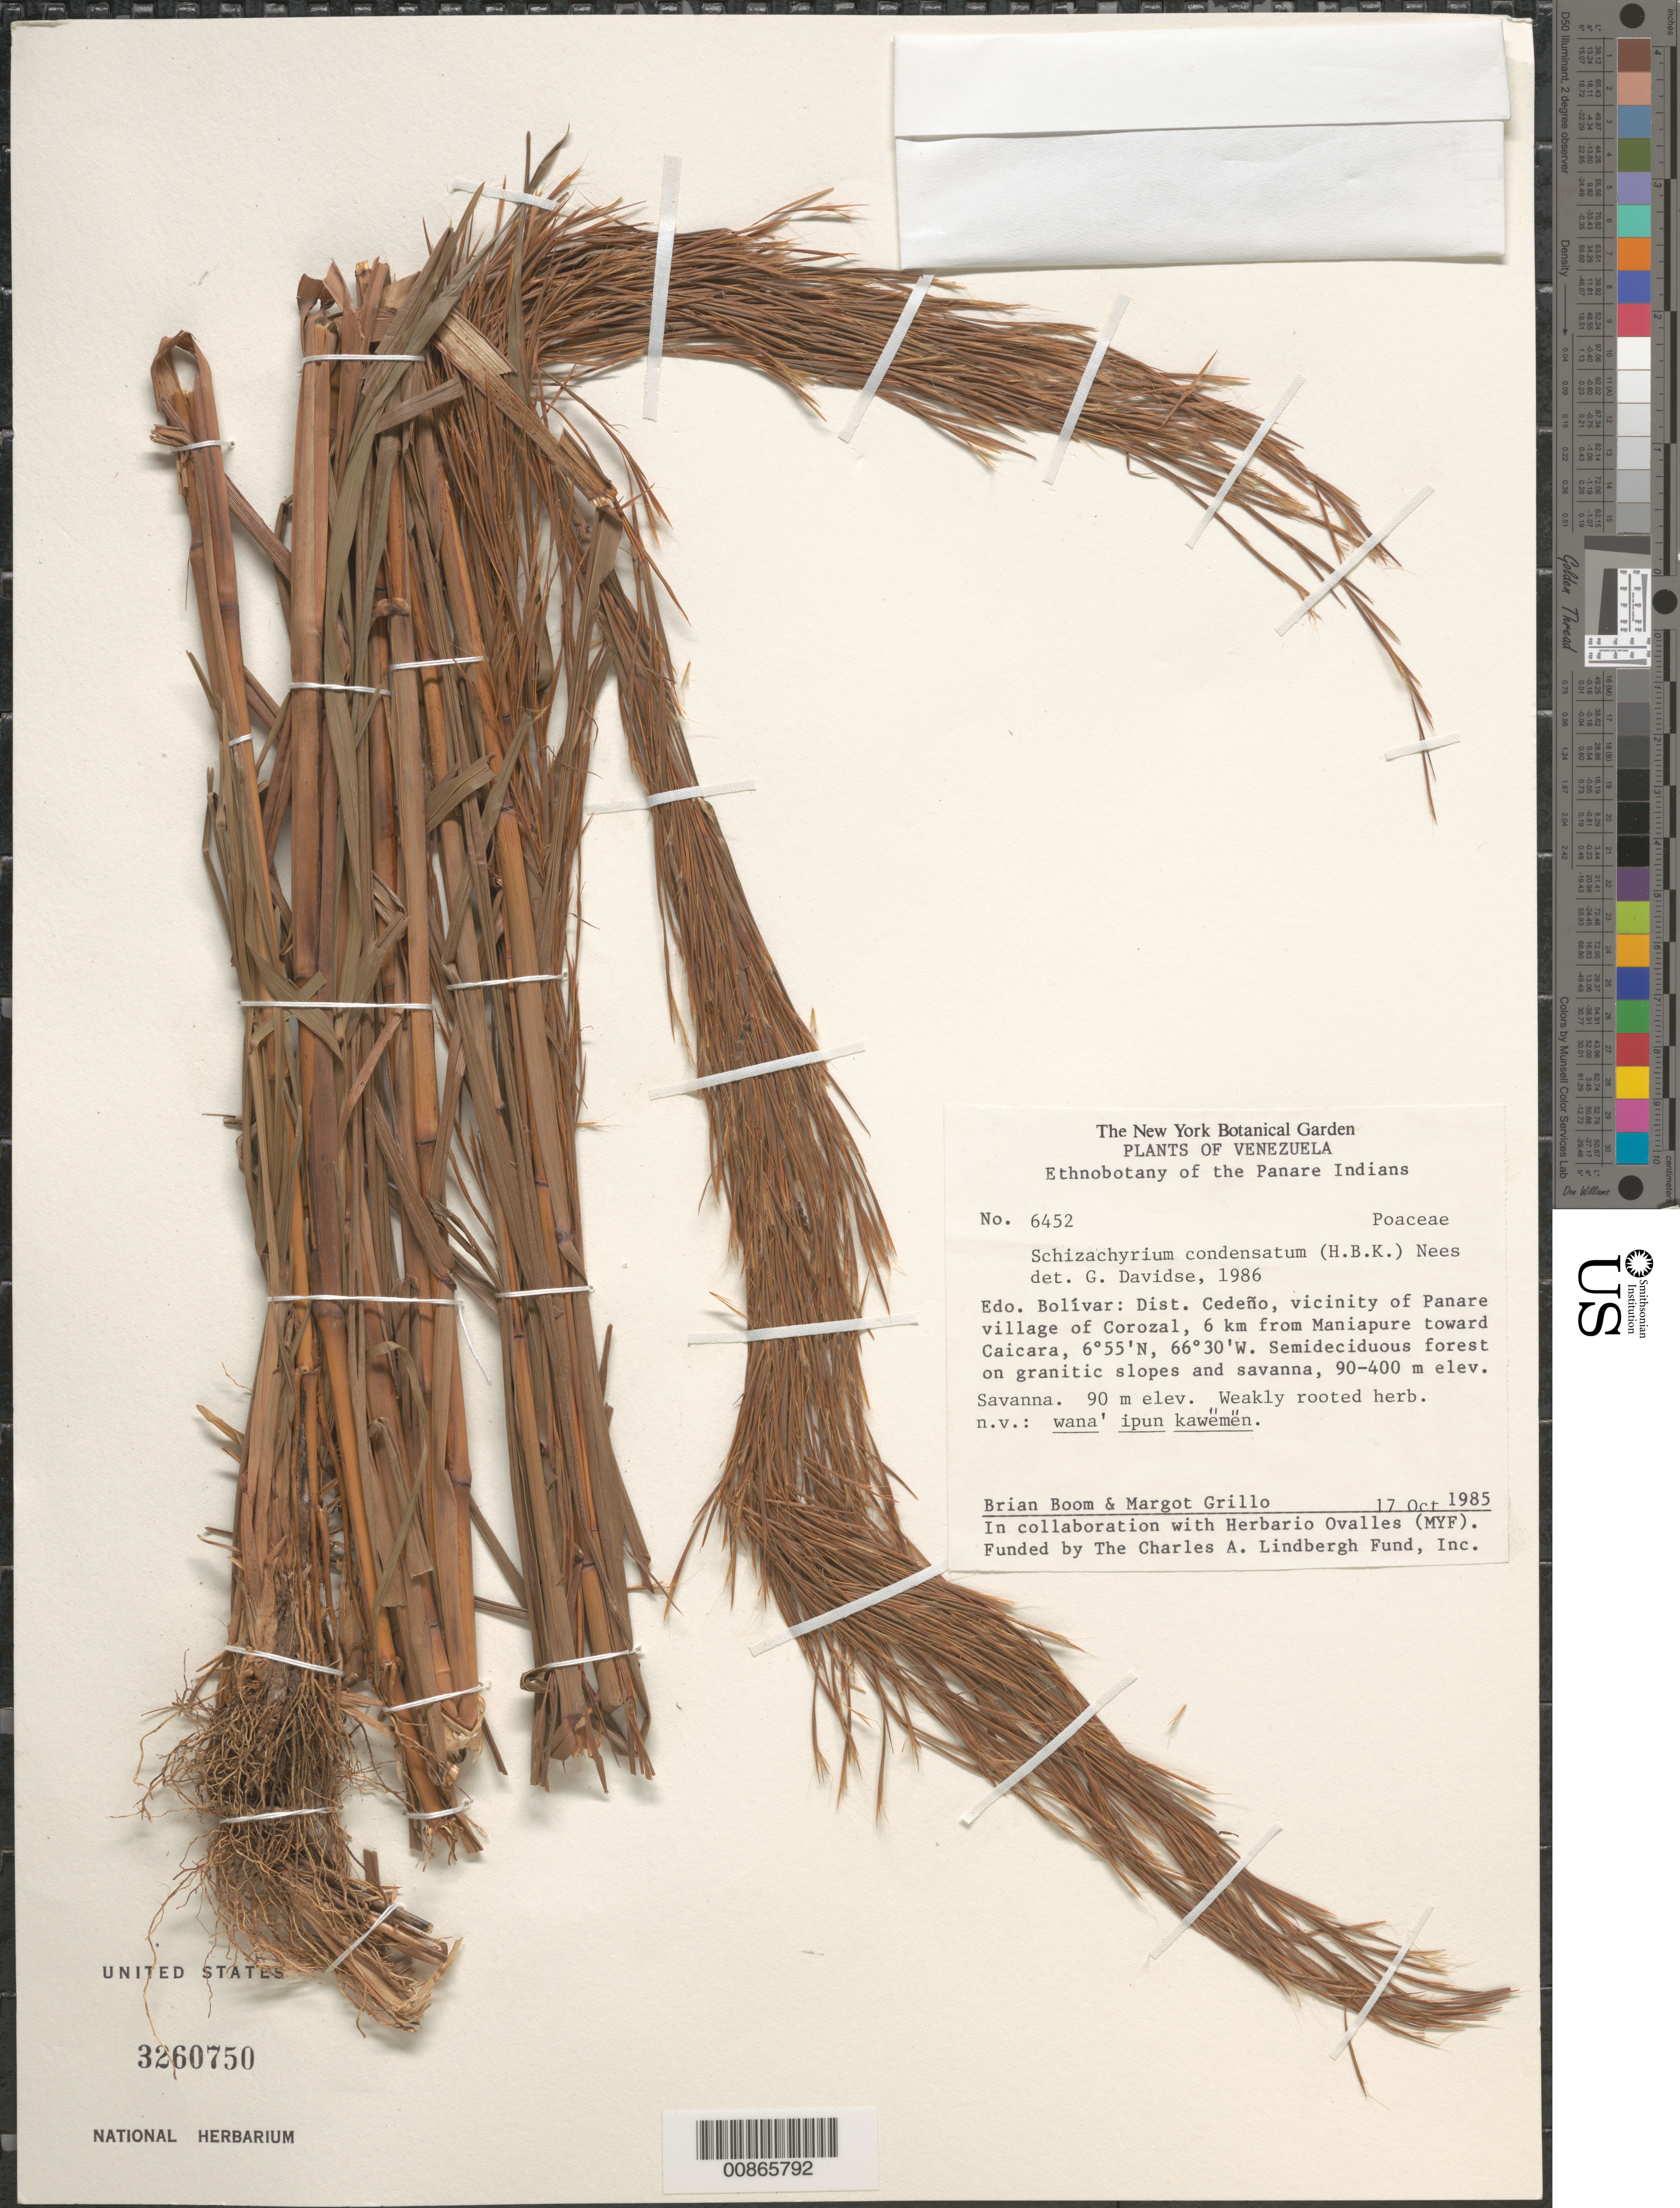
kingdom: Plantae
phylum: Tracheophyta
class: Liliopsida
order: Poales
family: Poaceae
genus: Schizachyrium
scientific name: Schizachyrium condensatum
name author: (Kunth) Nees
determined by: Davidse, Gerrit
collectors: B. M. Boom & M. Grillo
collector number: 6452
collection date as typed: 17-Oct-85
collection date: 1985-10-17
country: Venezuela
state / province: Bolívar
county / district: Cedeño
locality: Panare village of Corozal, vic., 6 km from Maniapure toward Caicara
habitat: Semideciduous forest on granitic slopes and savanna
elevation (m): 90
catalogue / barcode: US 3260750